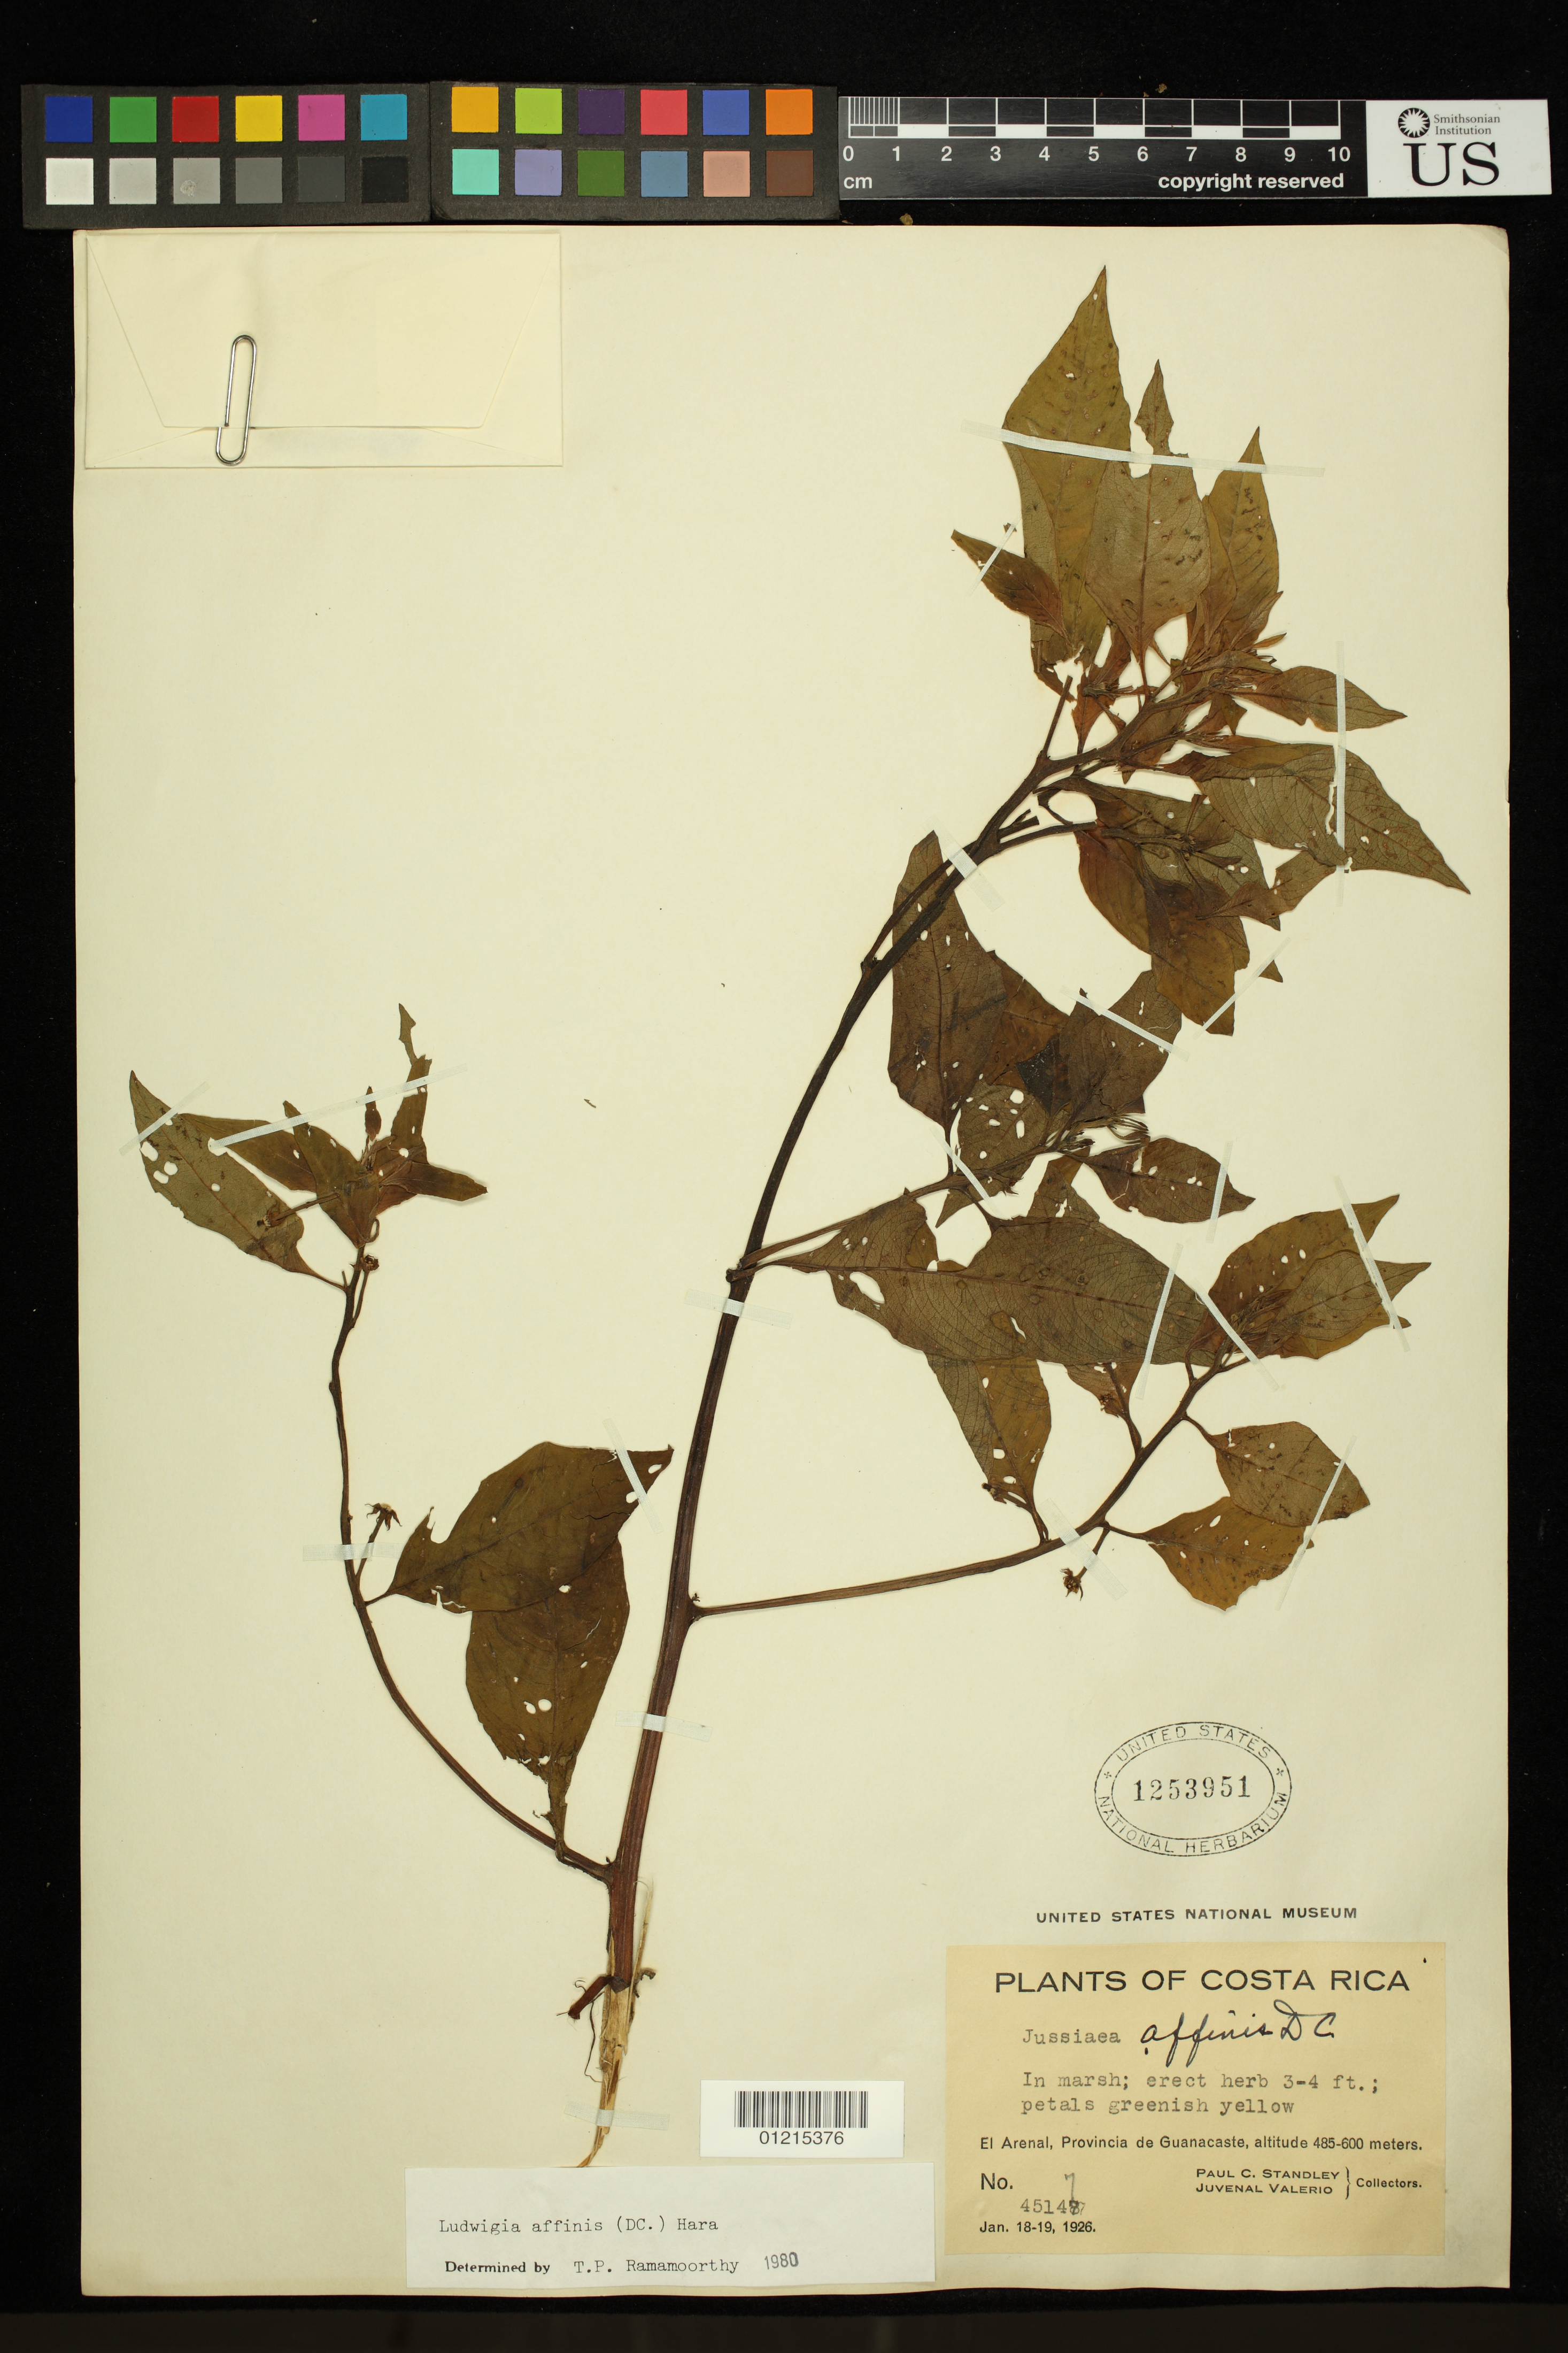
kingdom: Plantae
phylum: Tracheophyta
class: Magnoliopsida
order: Myrtales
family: Onagraceae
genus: Ludwigia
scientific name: Ludwigia affinis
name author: (DC.) H. Hara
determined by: Ramamoorthy, T. P.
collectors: P. C. Standley & J. Valerio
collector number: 45147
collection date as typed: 18 Jan 1926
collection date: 1926-01-18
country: Costa Rica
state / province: Guanacaste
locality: El Arenal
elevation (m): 485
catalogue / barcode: US 1253951